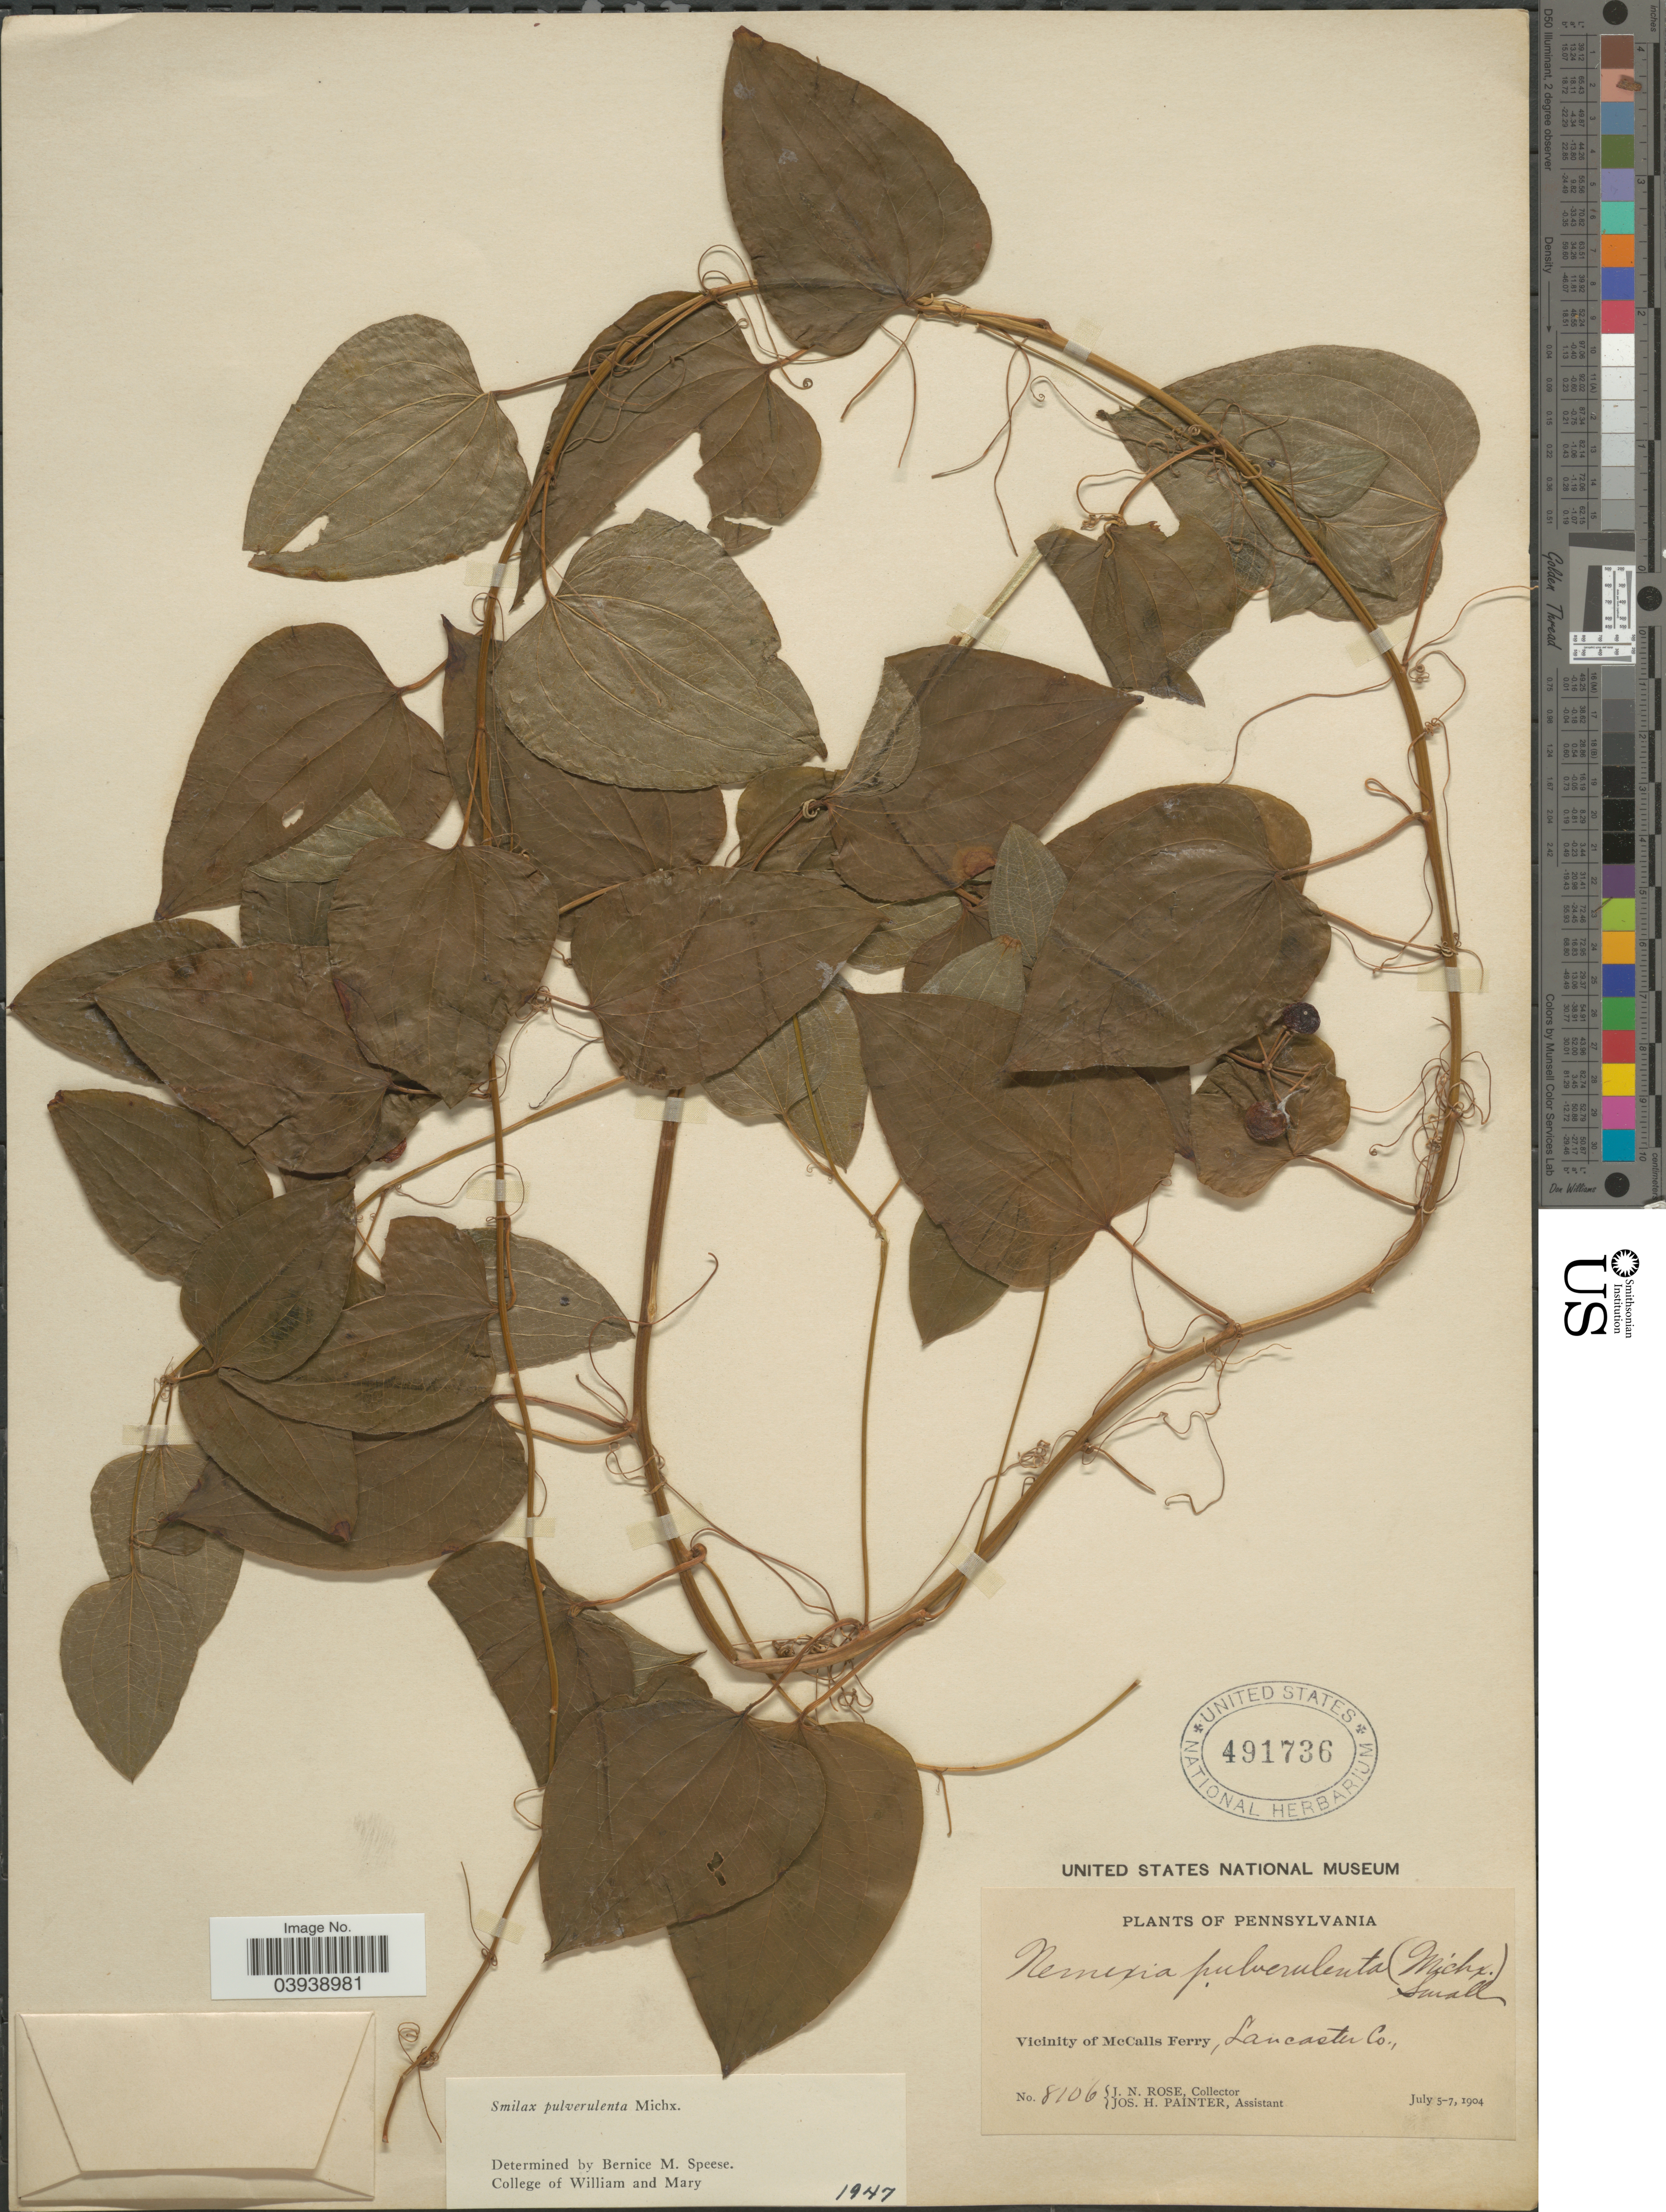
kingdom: Plantae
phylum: Tracheophyta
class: Liliopsida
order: Liliales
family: Smilacaceae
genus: Smilax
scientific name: Smilax pulverulenta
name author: Michx.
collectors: J. N. Rose & J. H. Painter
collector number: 8106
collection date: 1904-07-05/1904-07-07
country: United States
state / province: Pennsylvania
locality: Vicinity of McCalls Ferry, Lancaster Co.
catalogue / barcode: US 491736